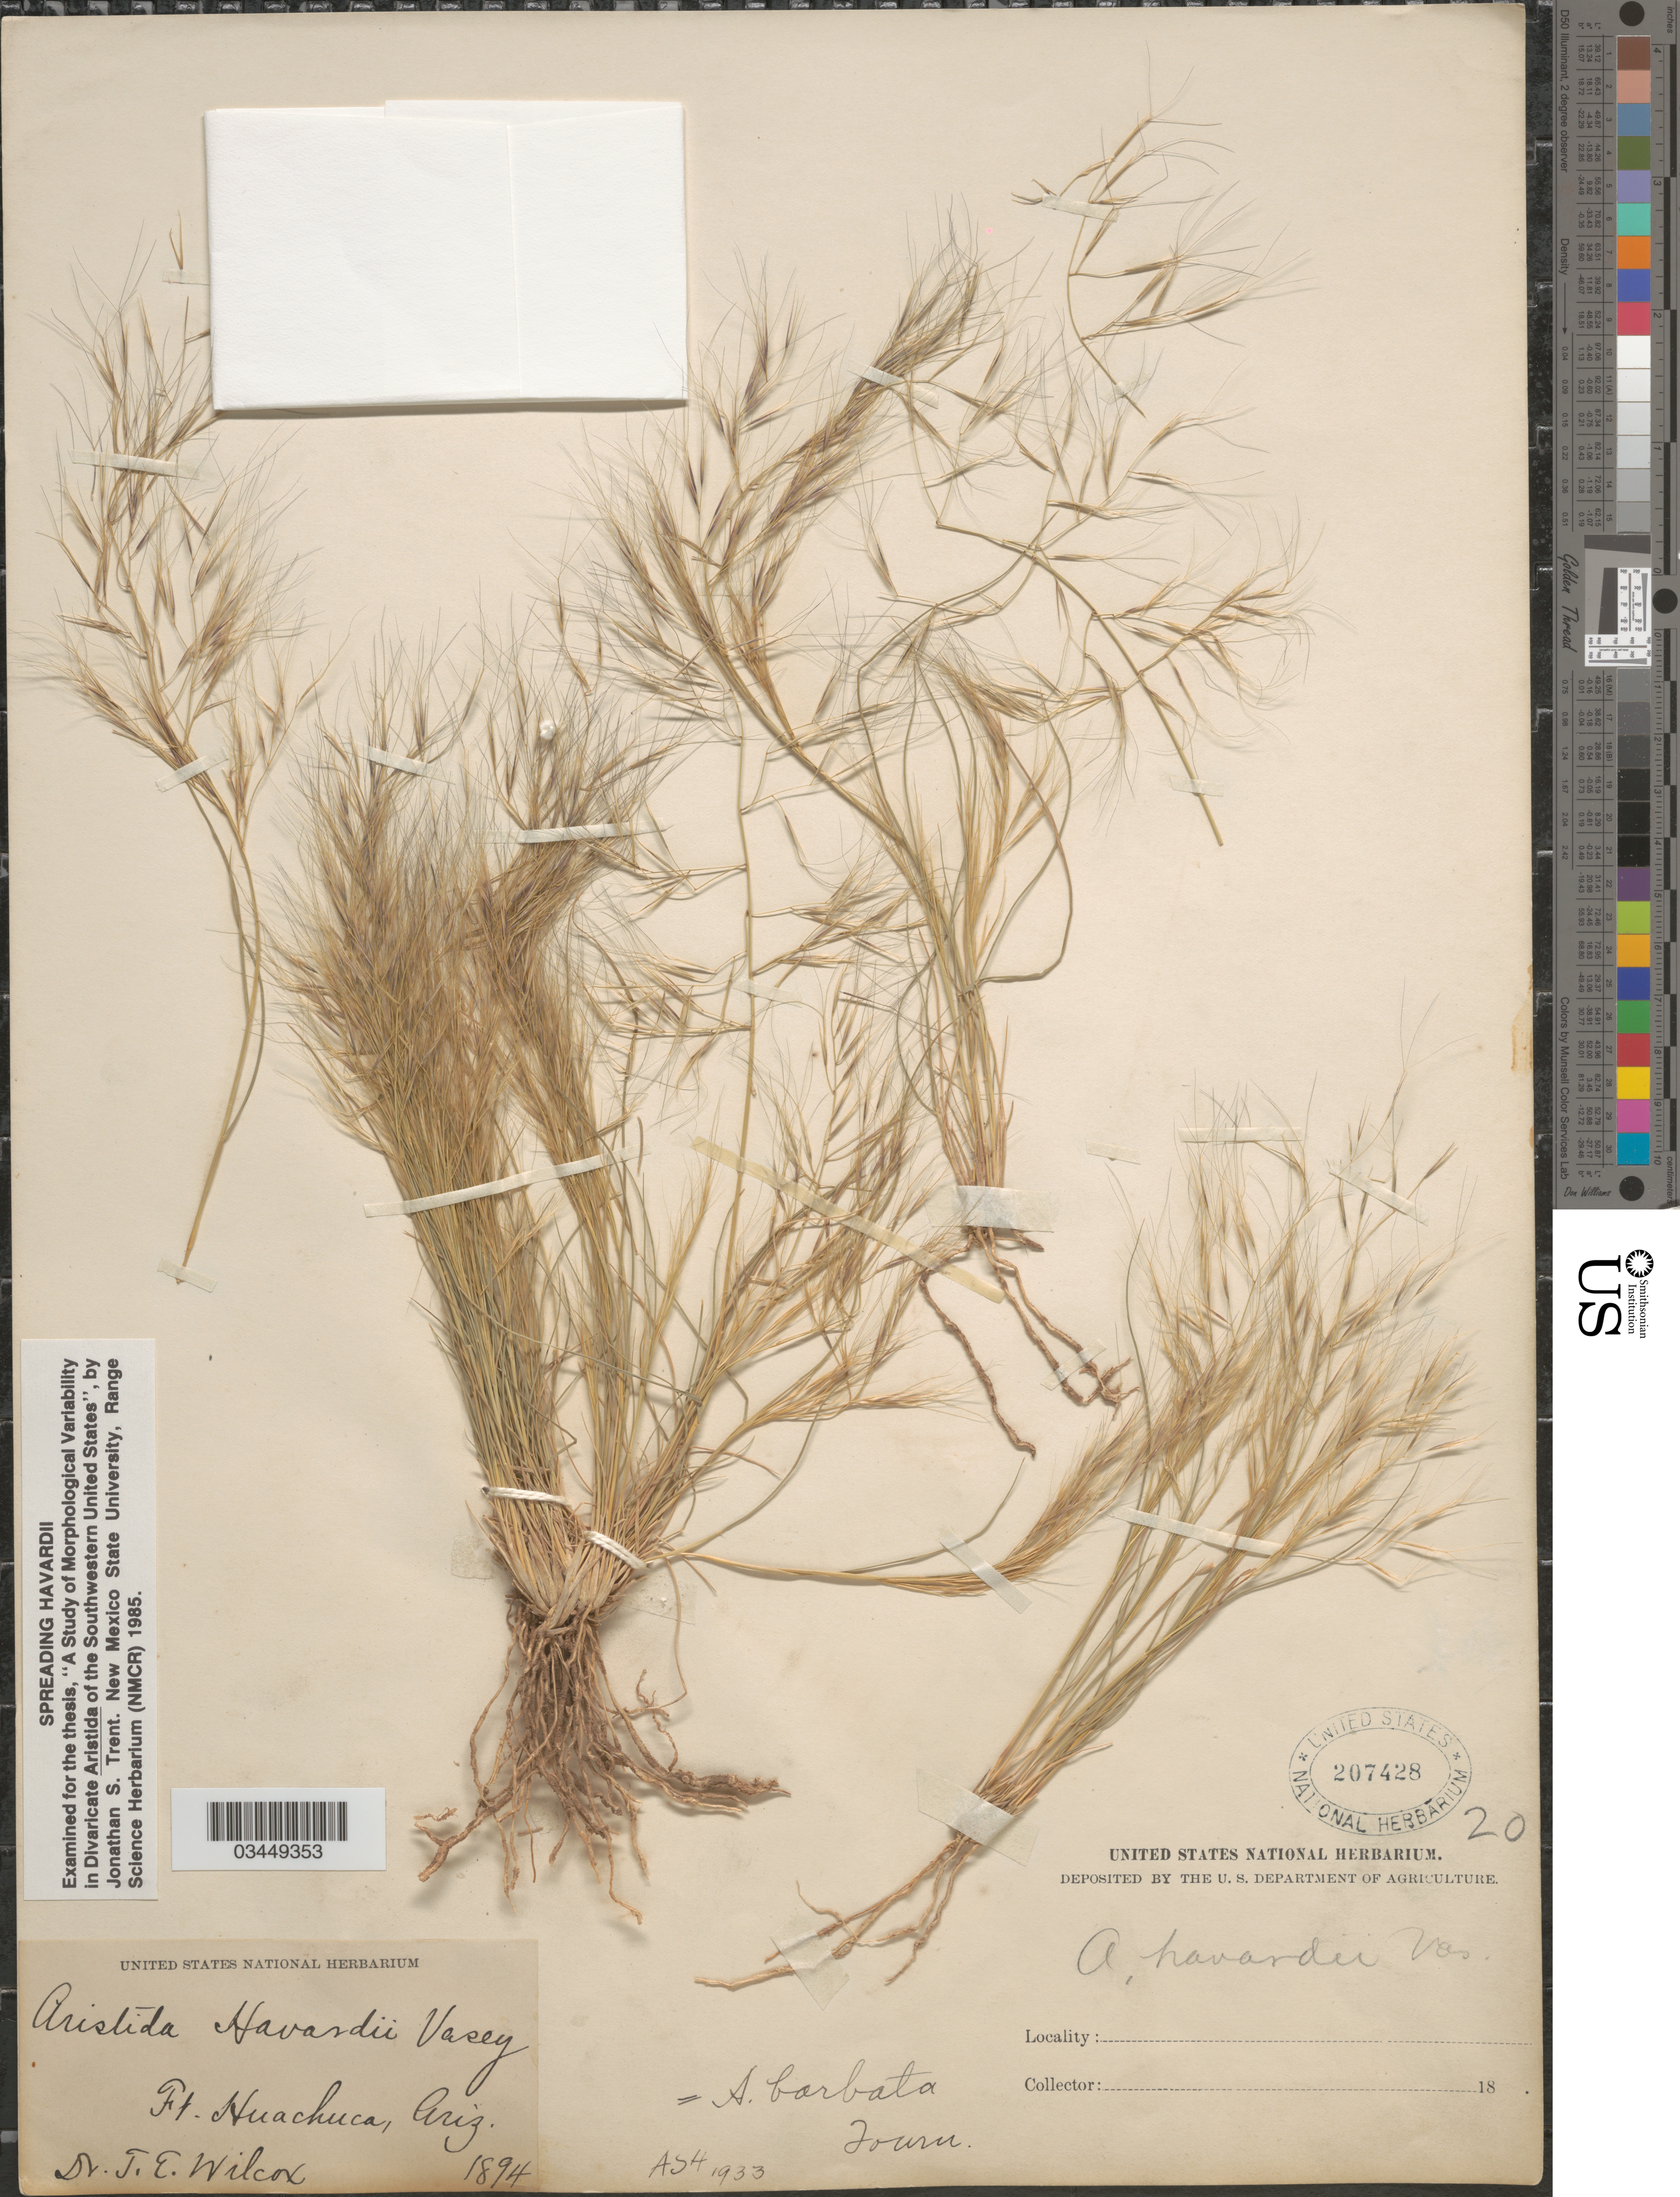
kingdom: Plantae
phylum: Tracheophyta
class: Liliopsida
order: Poales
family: Poaceae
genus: Aristida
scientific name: Aristida havardii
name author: Vasey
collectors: T. E. Wilcox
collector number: ASH1933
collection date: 1894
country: United States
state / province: Arizona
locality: Ft. Huachuca.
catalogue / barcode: US 207428